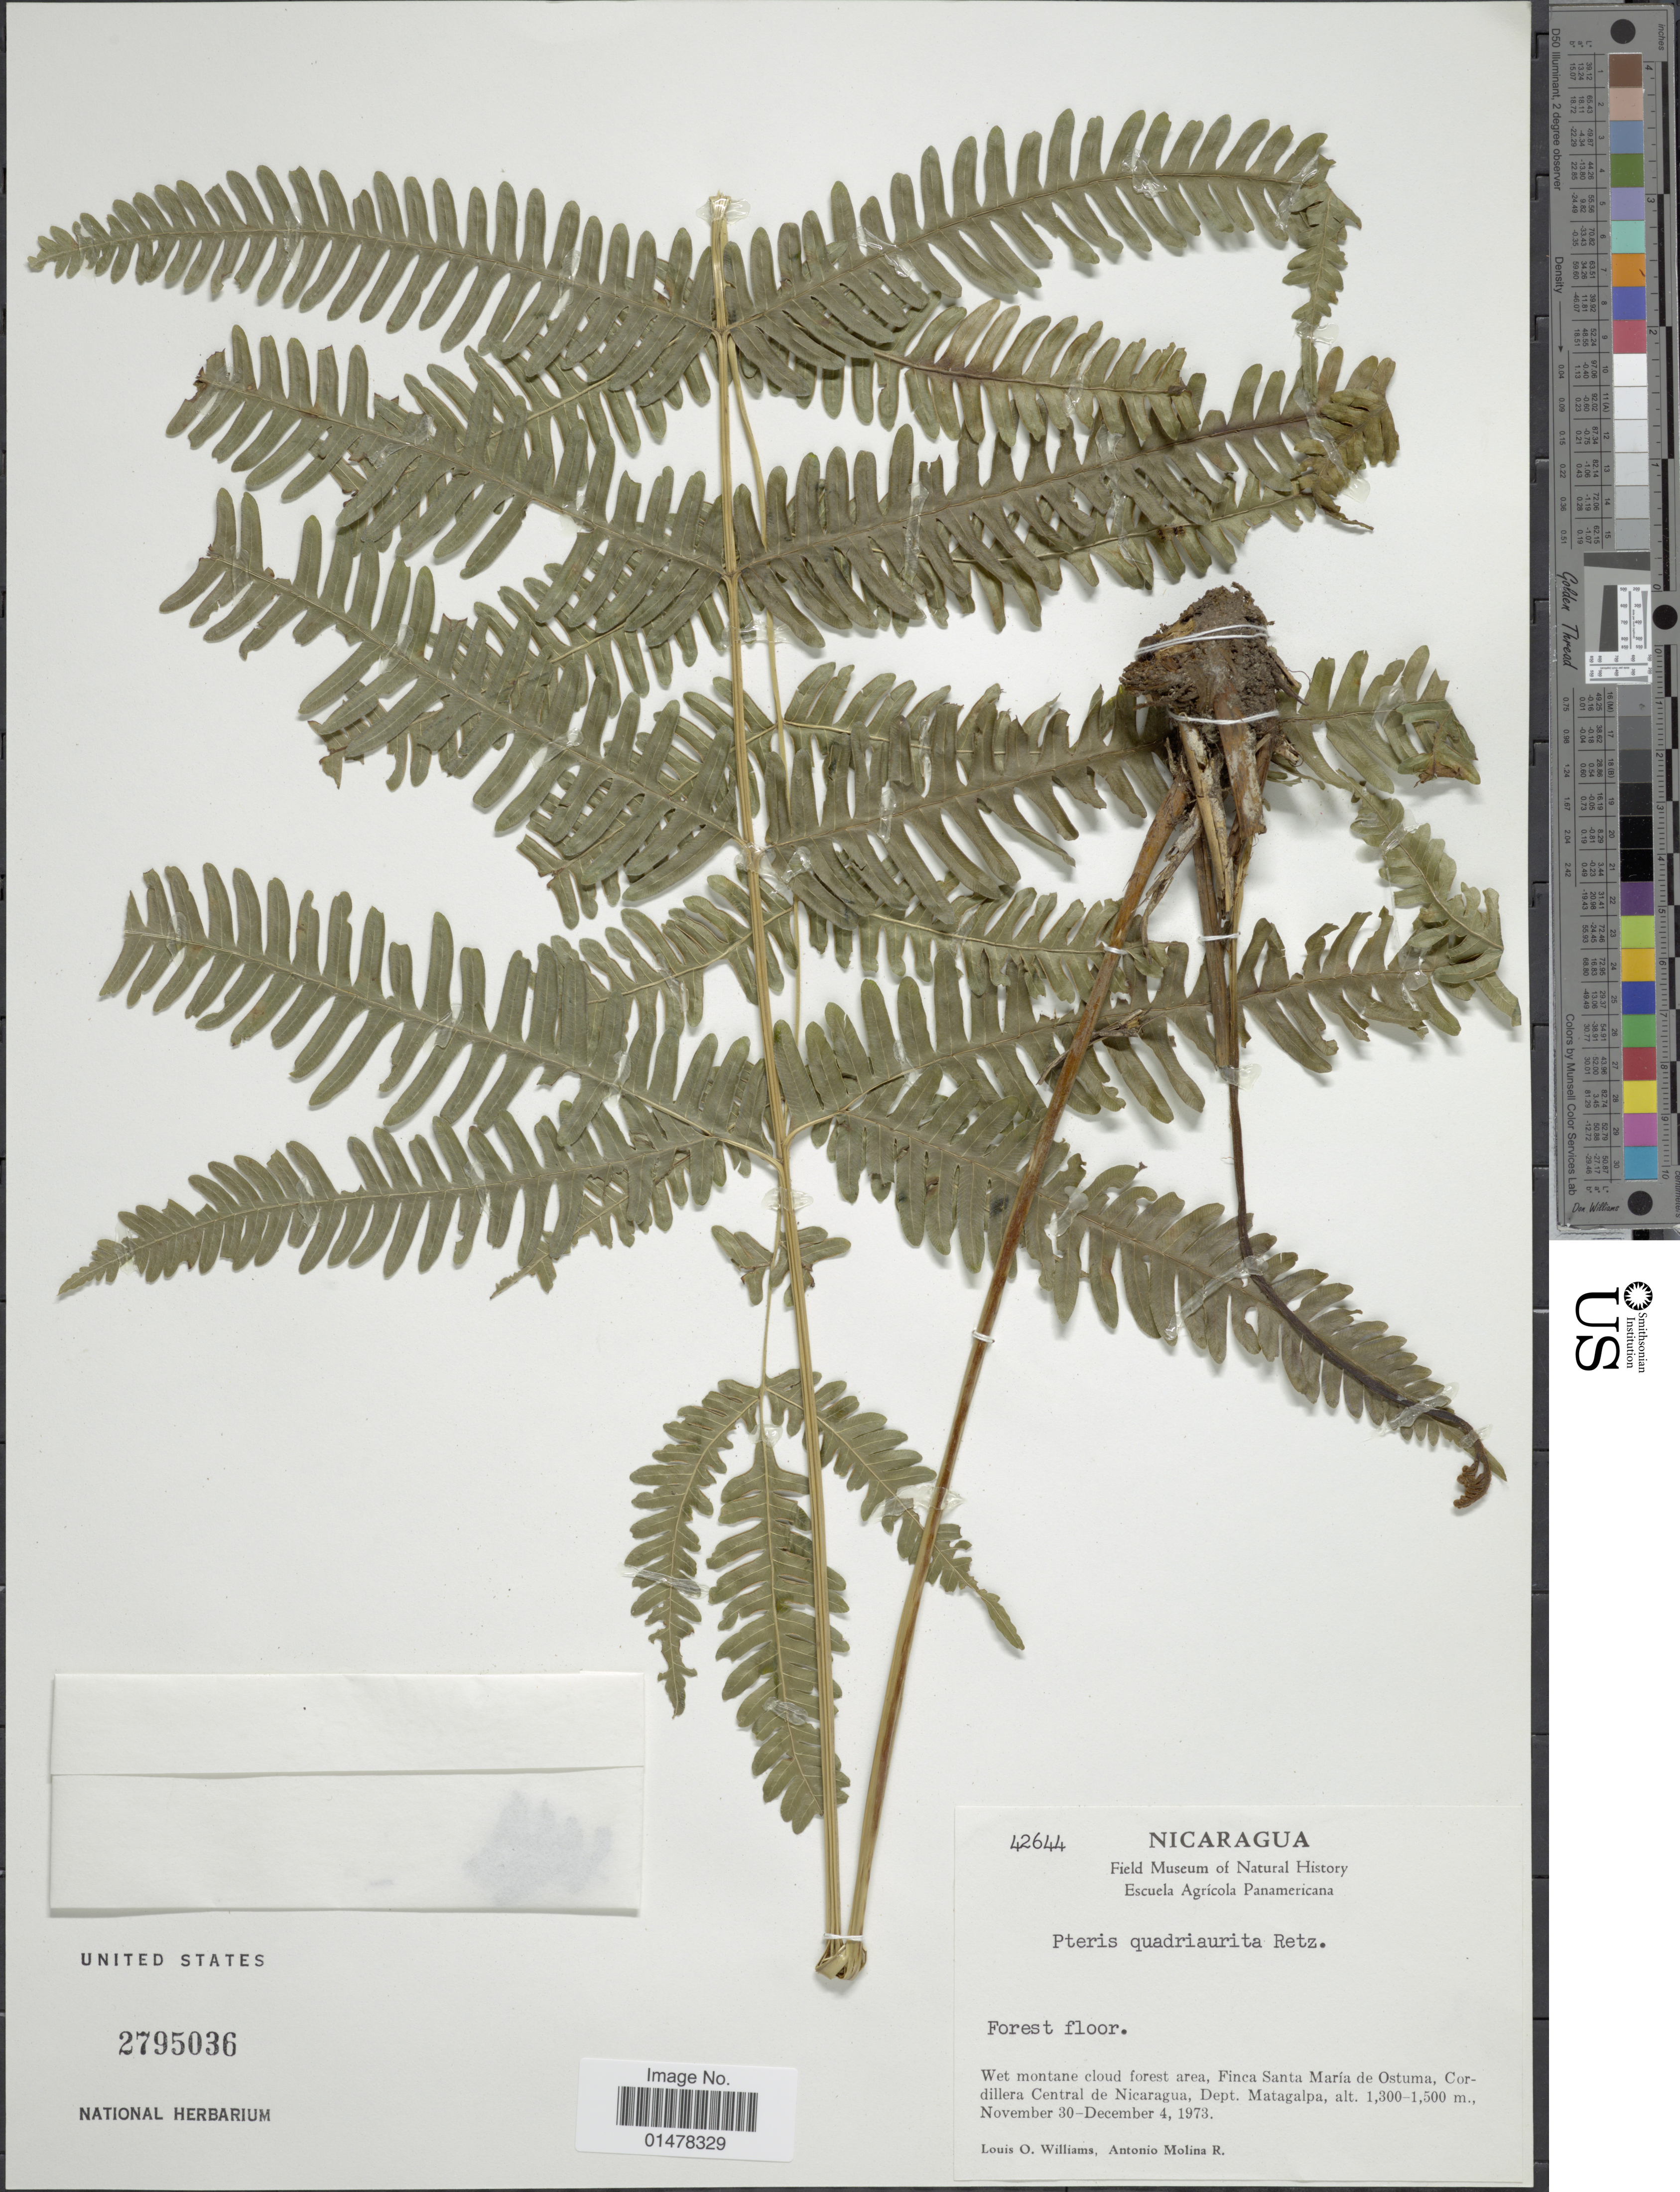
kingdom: Plantae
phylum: Tracheophyta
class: Polypodiopsida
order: Polypodiales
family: Pteridaceae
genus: Pteris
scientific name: Pteris quadriaurita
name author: Retz.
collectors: L. O. Williams & A. Molina R.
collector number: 42644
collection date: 1973-11-30/1973-12-04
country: Nicaragua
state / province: Matagalpa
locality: Nicaragua, Wet montane cloud forest area, Finca Santa Maria de Ostuma, Cordillera Central de Nicaragua, dept. Matagalpa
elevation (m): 1300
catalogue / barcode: US 2795036